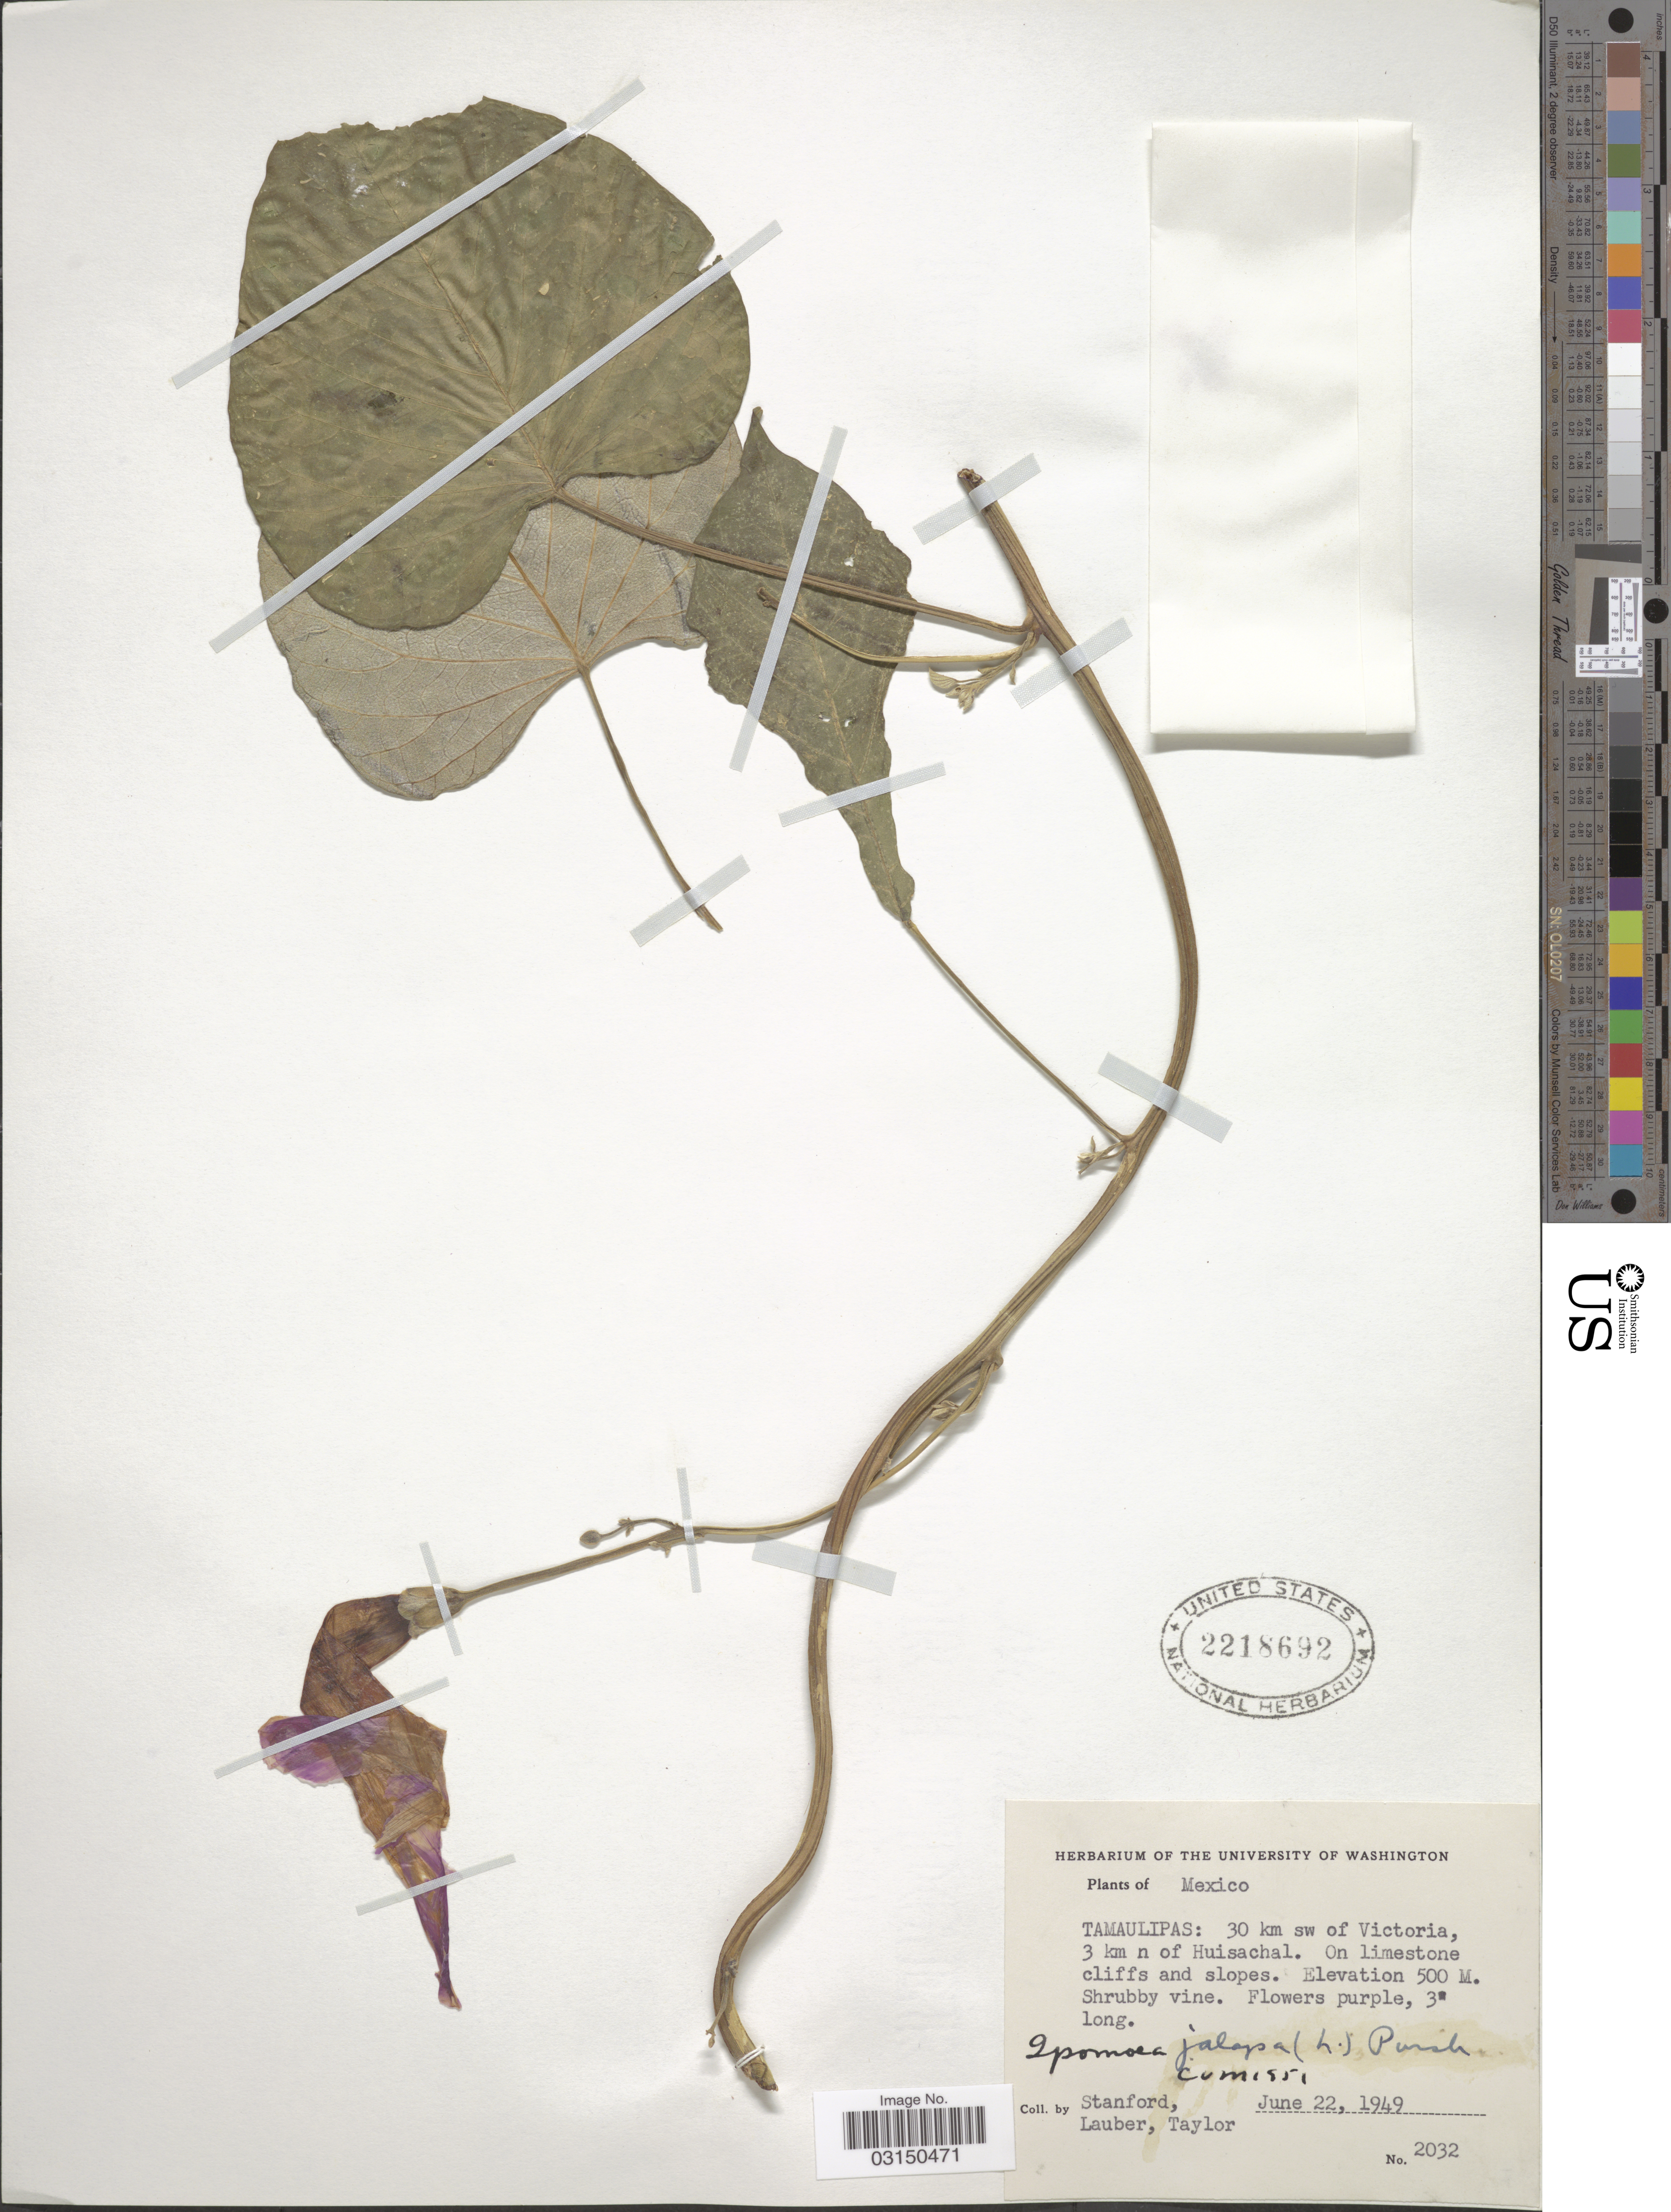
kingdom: Plantae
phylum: Tracheophyta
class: Magnoliopsida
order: Solanales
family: Convolvulaceae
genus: Ipomoea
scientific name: Ipomoea jalapa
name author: (L.) Pursh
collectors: -. Stanford, Lauber, -- & -- Taylor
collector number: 2032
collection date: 1949-06-22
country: Mexico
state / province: Tamaulipas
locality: Tamaulipas: 30 km sw of Victoria, 3 km n of Huisachal.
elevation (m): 500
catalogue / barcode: US 2218692